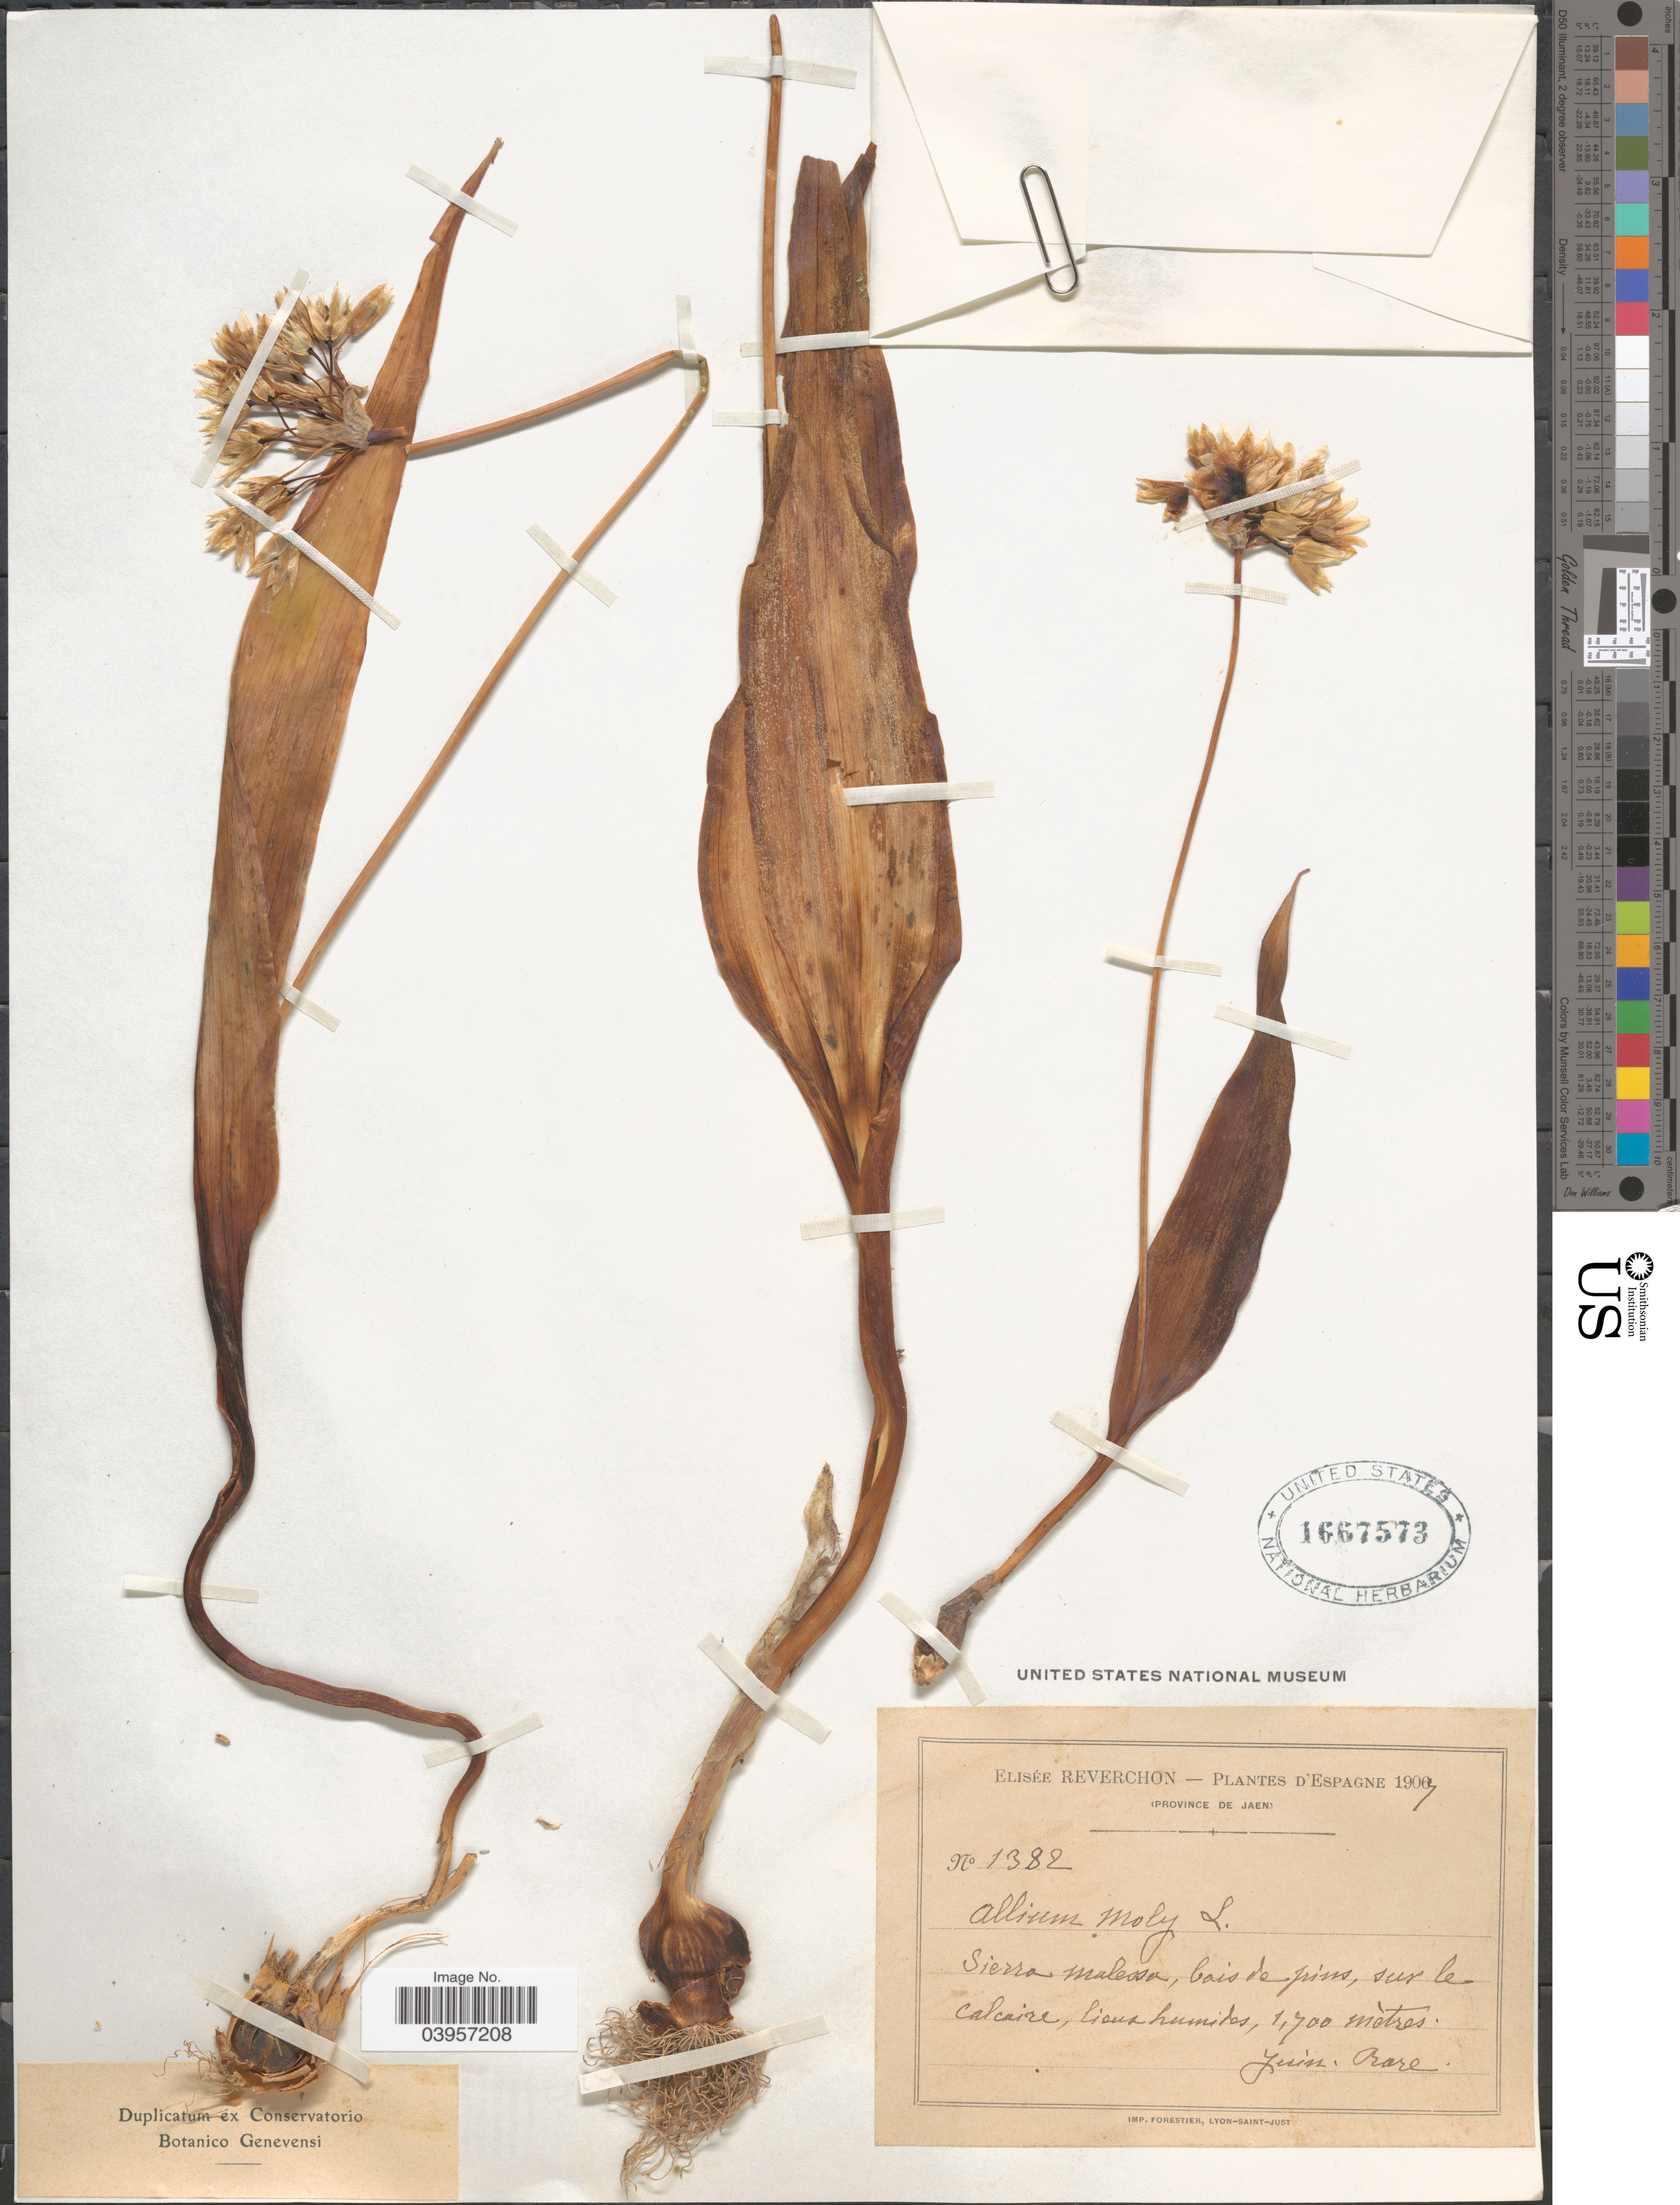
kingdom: Plantae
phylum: Tracheophyta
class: Liliopsida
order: Asparagales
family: Amaryllidaceae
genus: Allium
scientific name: Allium moly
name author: L.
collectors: E. Reverchon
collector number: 1382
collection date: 1907-06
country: Spain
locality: Sierra Malessa, bois de pins, sur le calcaire, lieux humides.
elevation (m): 1700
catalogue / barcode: US 1667573